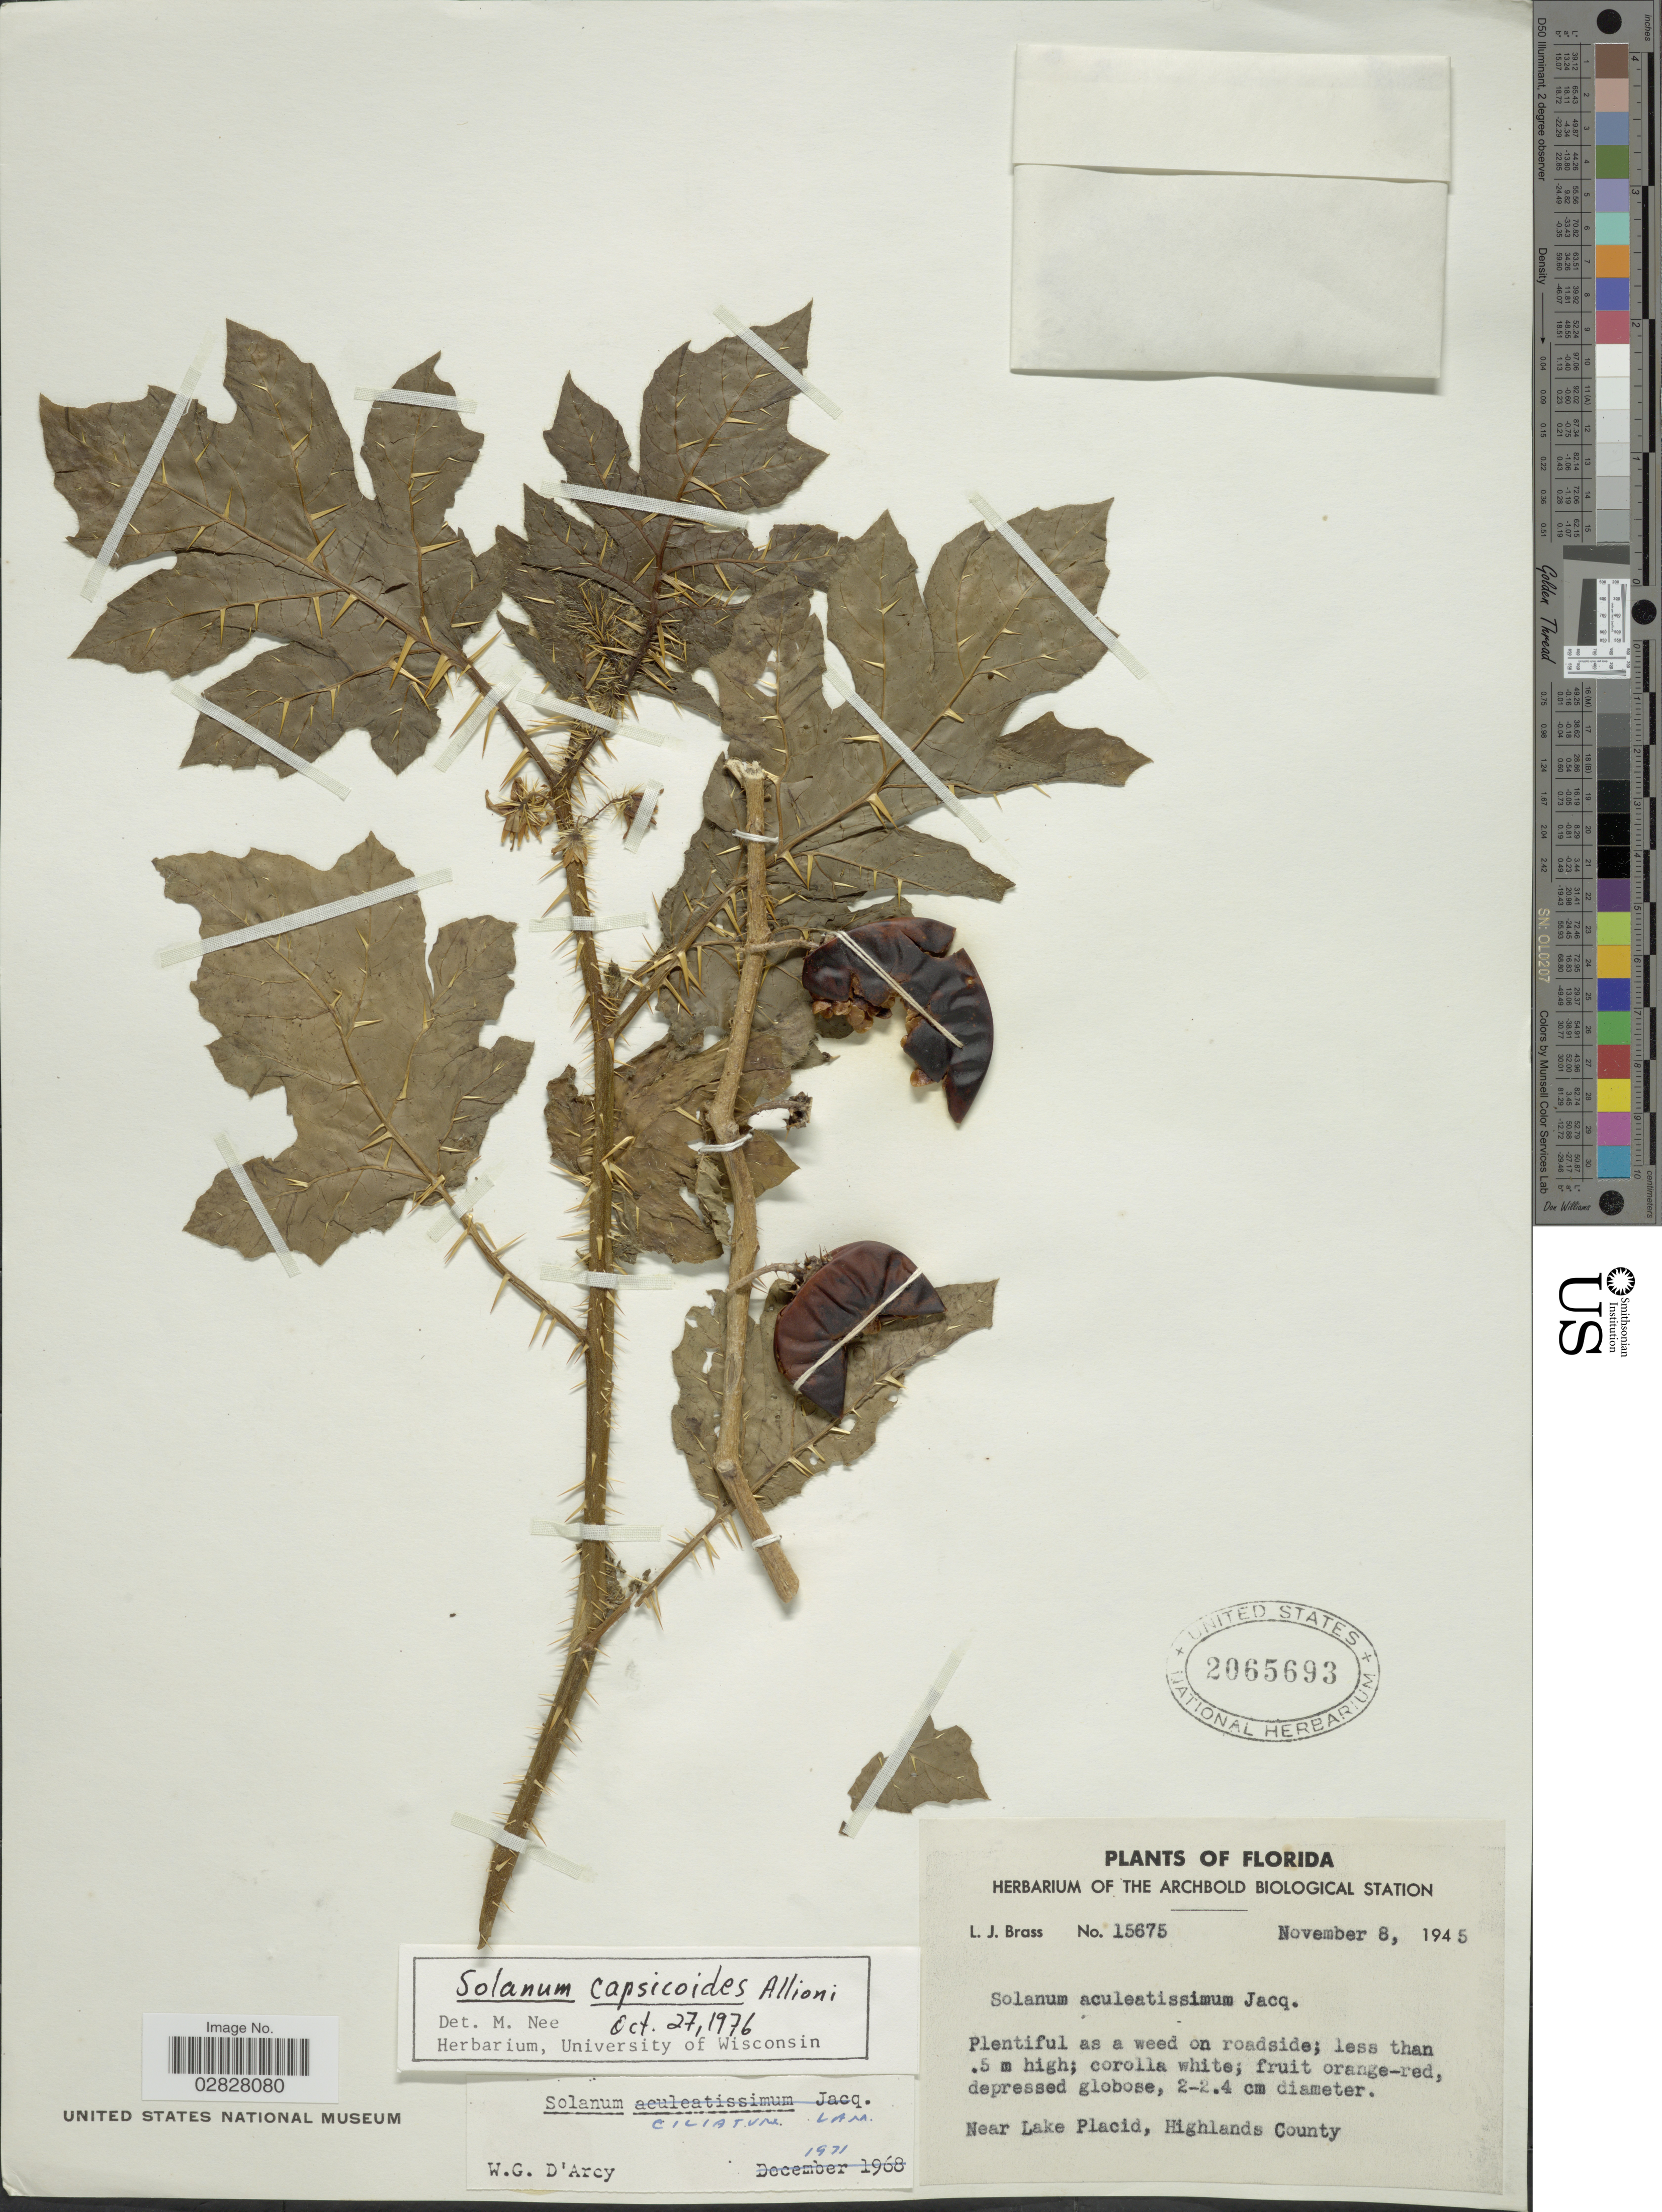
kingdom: Plantae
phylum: Tracheophyta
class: Magnoliopsida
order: Solanales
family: Solanaceae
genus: Solanum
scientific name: Solanum capsicoides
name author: All.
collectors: L. J. Brass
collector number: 15675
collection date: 1945-11-08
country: United States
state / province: Florida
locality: Near Lake Placid, Highlands County.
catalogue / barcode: US 2065693